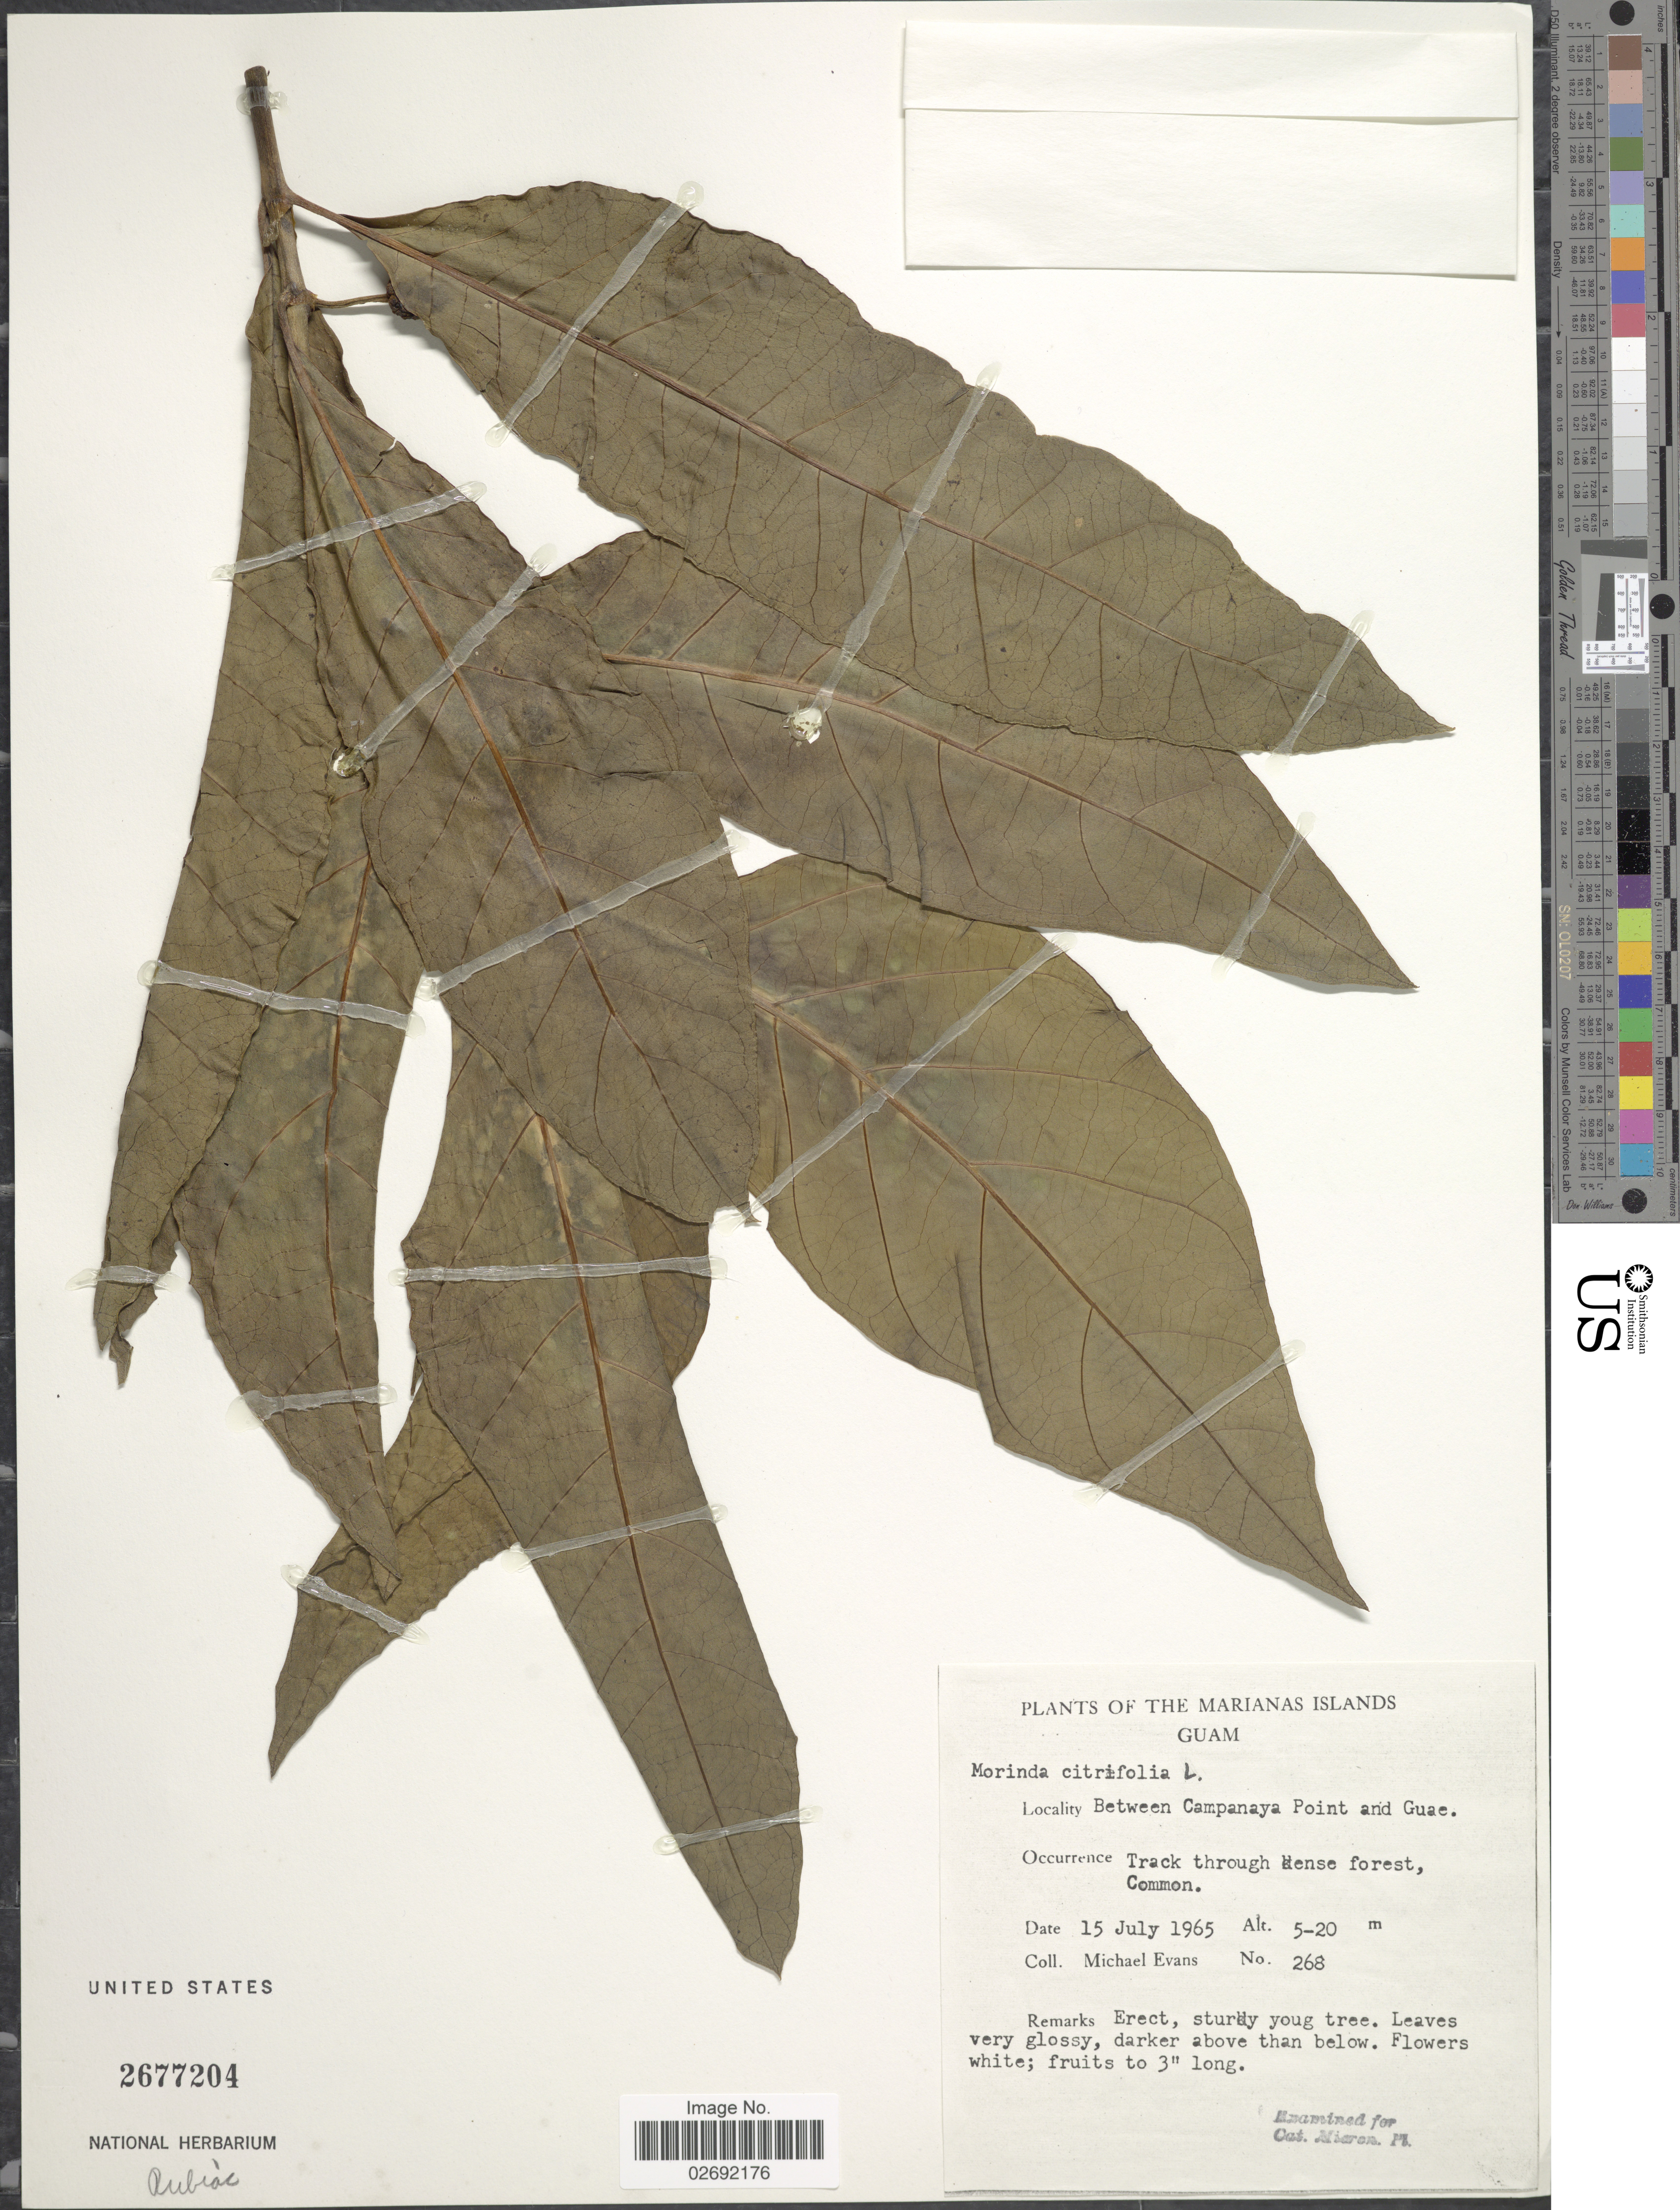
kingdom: Plantae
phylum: Tracheophyta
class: Magnoliopsida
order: Gentianales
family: Rubiaceae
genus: Morinda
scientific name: Morinda citrifolia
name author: L.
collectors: M. Evans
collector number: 268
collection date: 1965-07-15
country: Guam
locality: The Marianas Islands, Between Campanaya Point and Guae, Track through dense forest, Common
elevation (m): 5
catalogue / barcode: US 2677204